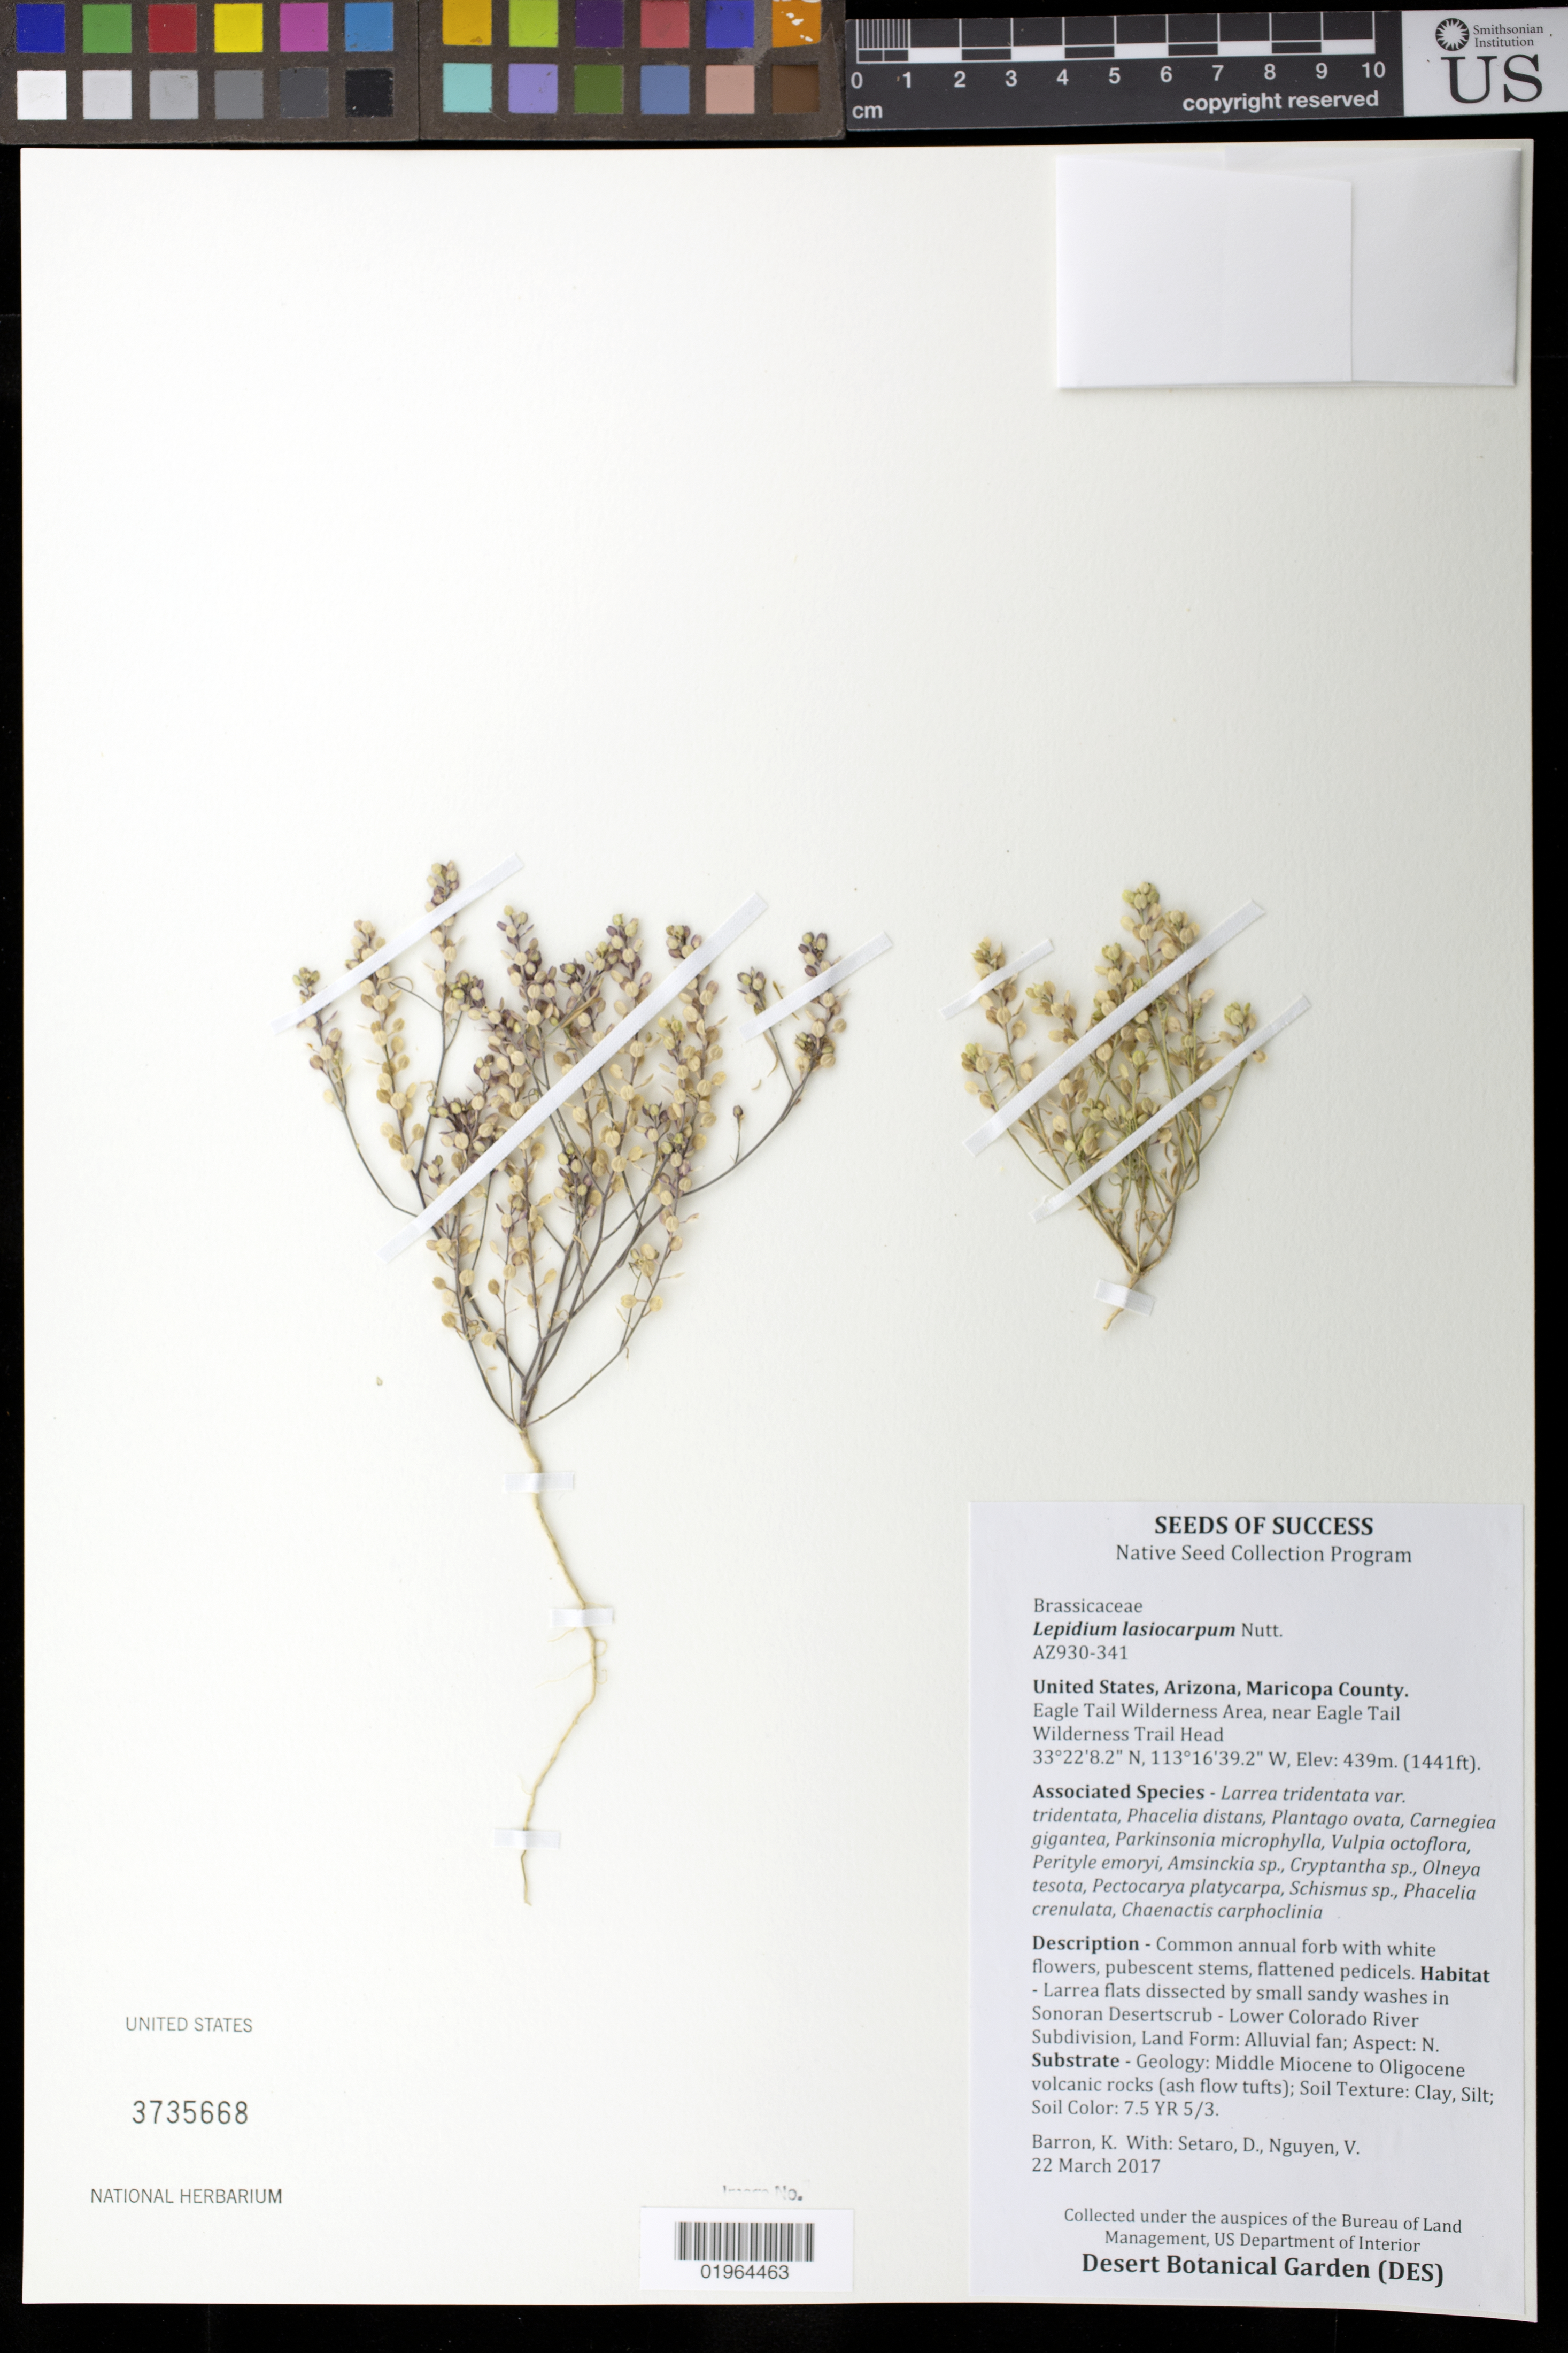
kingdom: Plantae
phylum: Tracheophyta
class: Magnoliopsida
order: Brassicales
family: Brassicaceae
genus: Lepidium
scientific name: Lepidium lasiocarpum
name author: Nutt.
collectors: K. Barron, D. Setaro & V. D. Nguyen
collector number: AZ930-341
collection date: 2017-03-22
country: United States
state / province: Arizona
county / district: Maricopa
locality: Eagle Tail Wilderness Area, near Eagle Tail Wilderness Trail Head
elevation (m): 439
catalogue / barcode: US 3735668